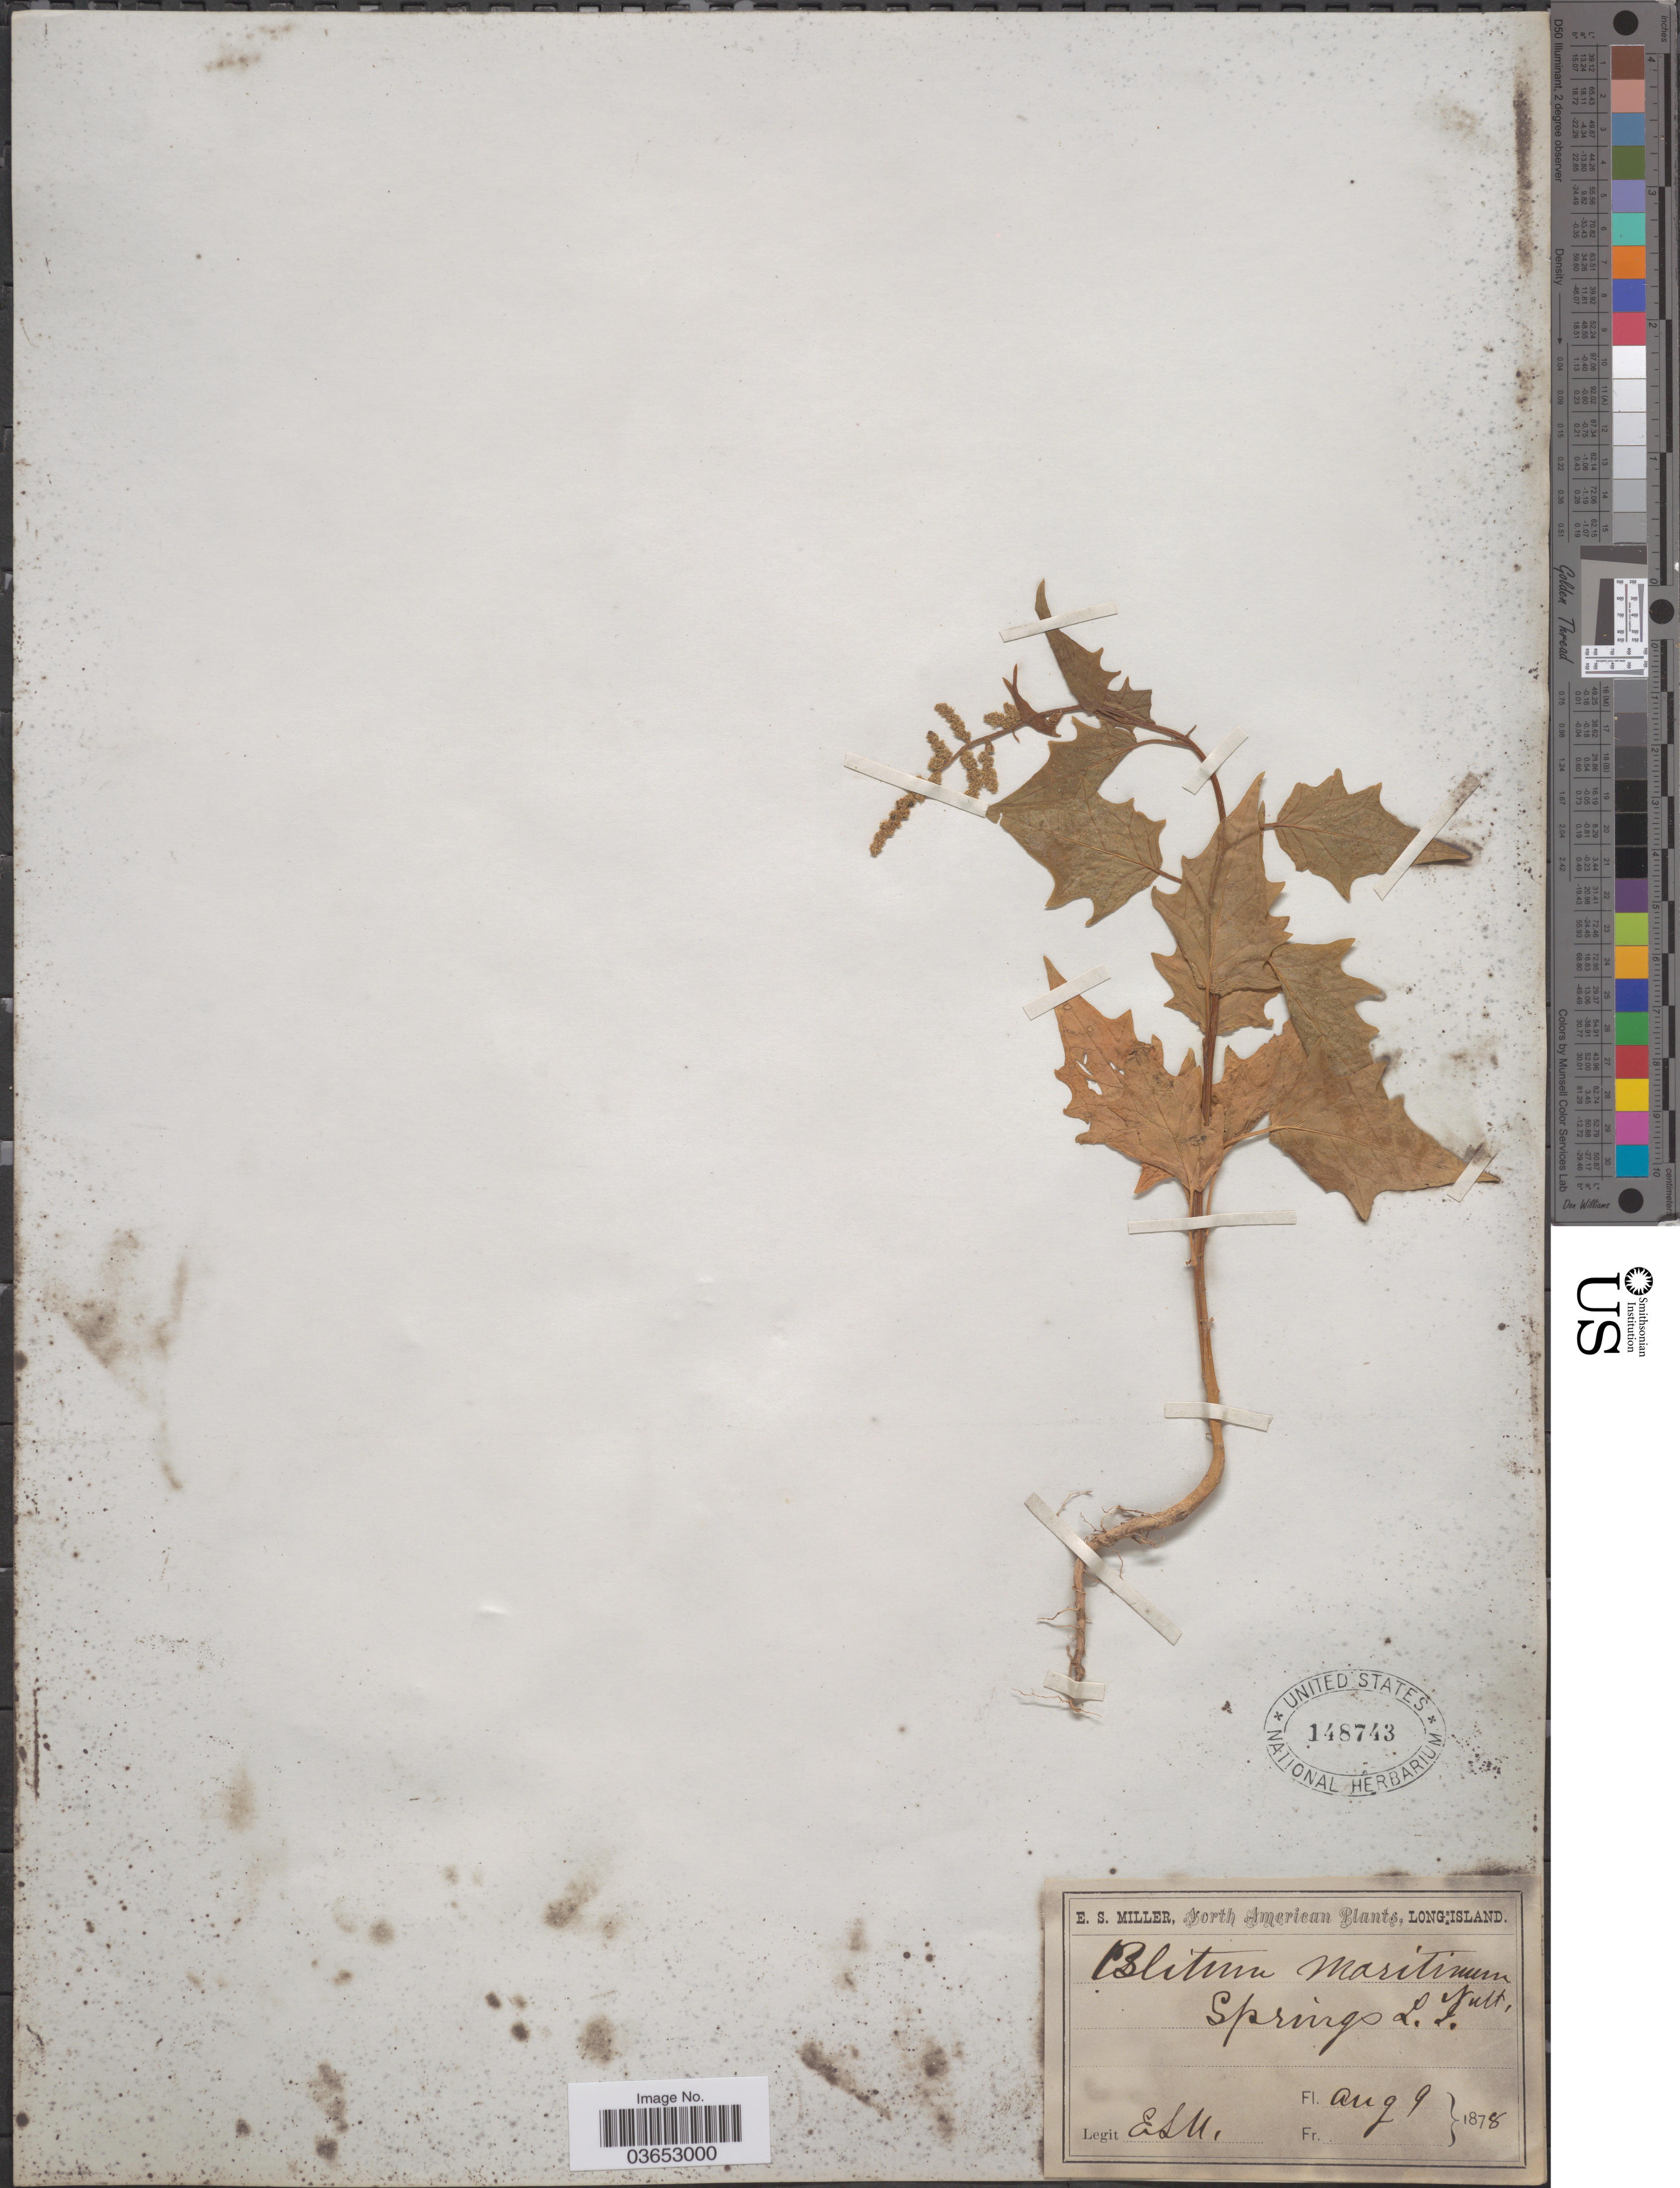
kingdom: Plantae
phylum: Tracheophyta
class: Magnoliopsida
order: Caryophyllales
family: Amaranthaceae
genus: Chenopodium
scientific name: Chenopodium gigantospermum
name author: Aellen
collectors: E. S. Miller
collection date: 1878-08-09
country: United States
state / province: New York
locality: Springs.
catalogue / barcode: US 148743